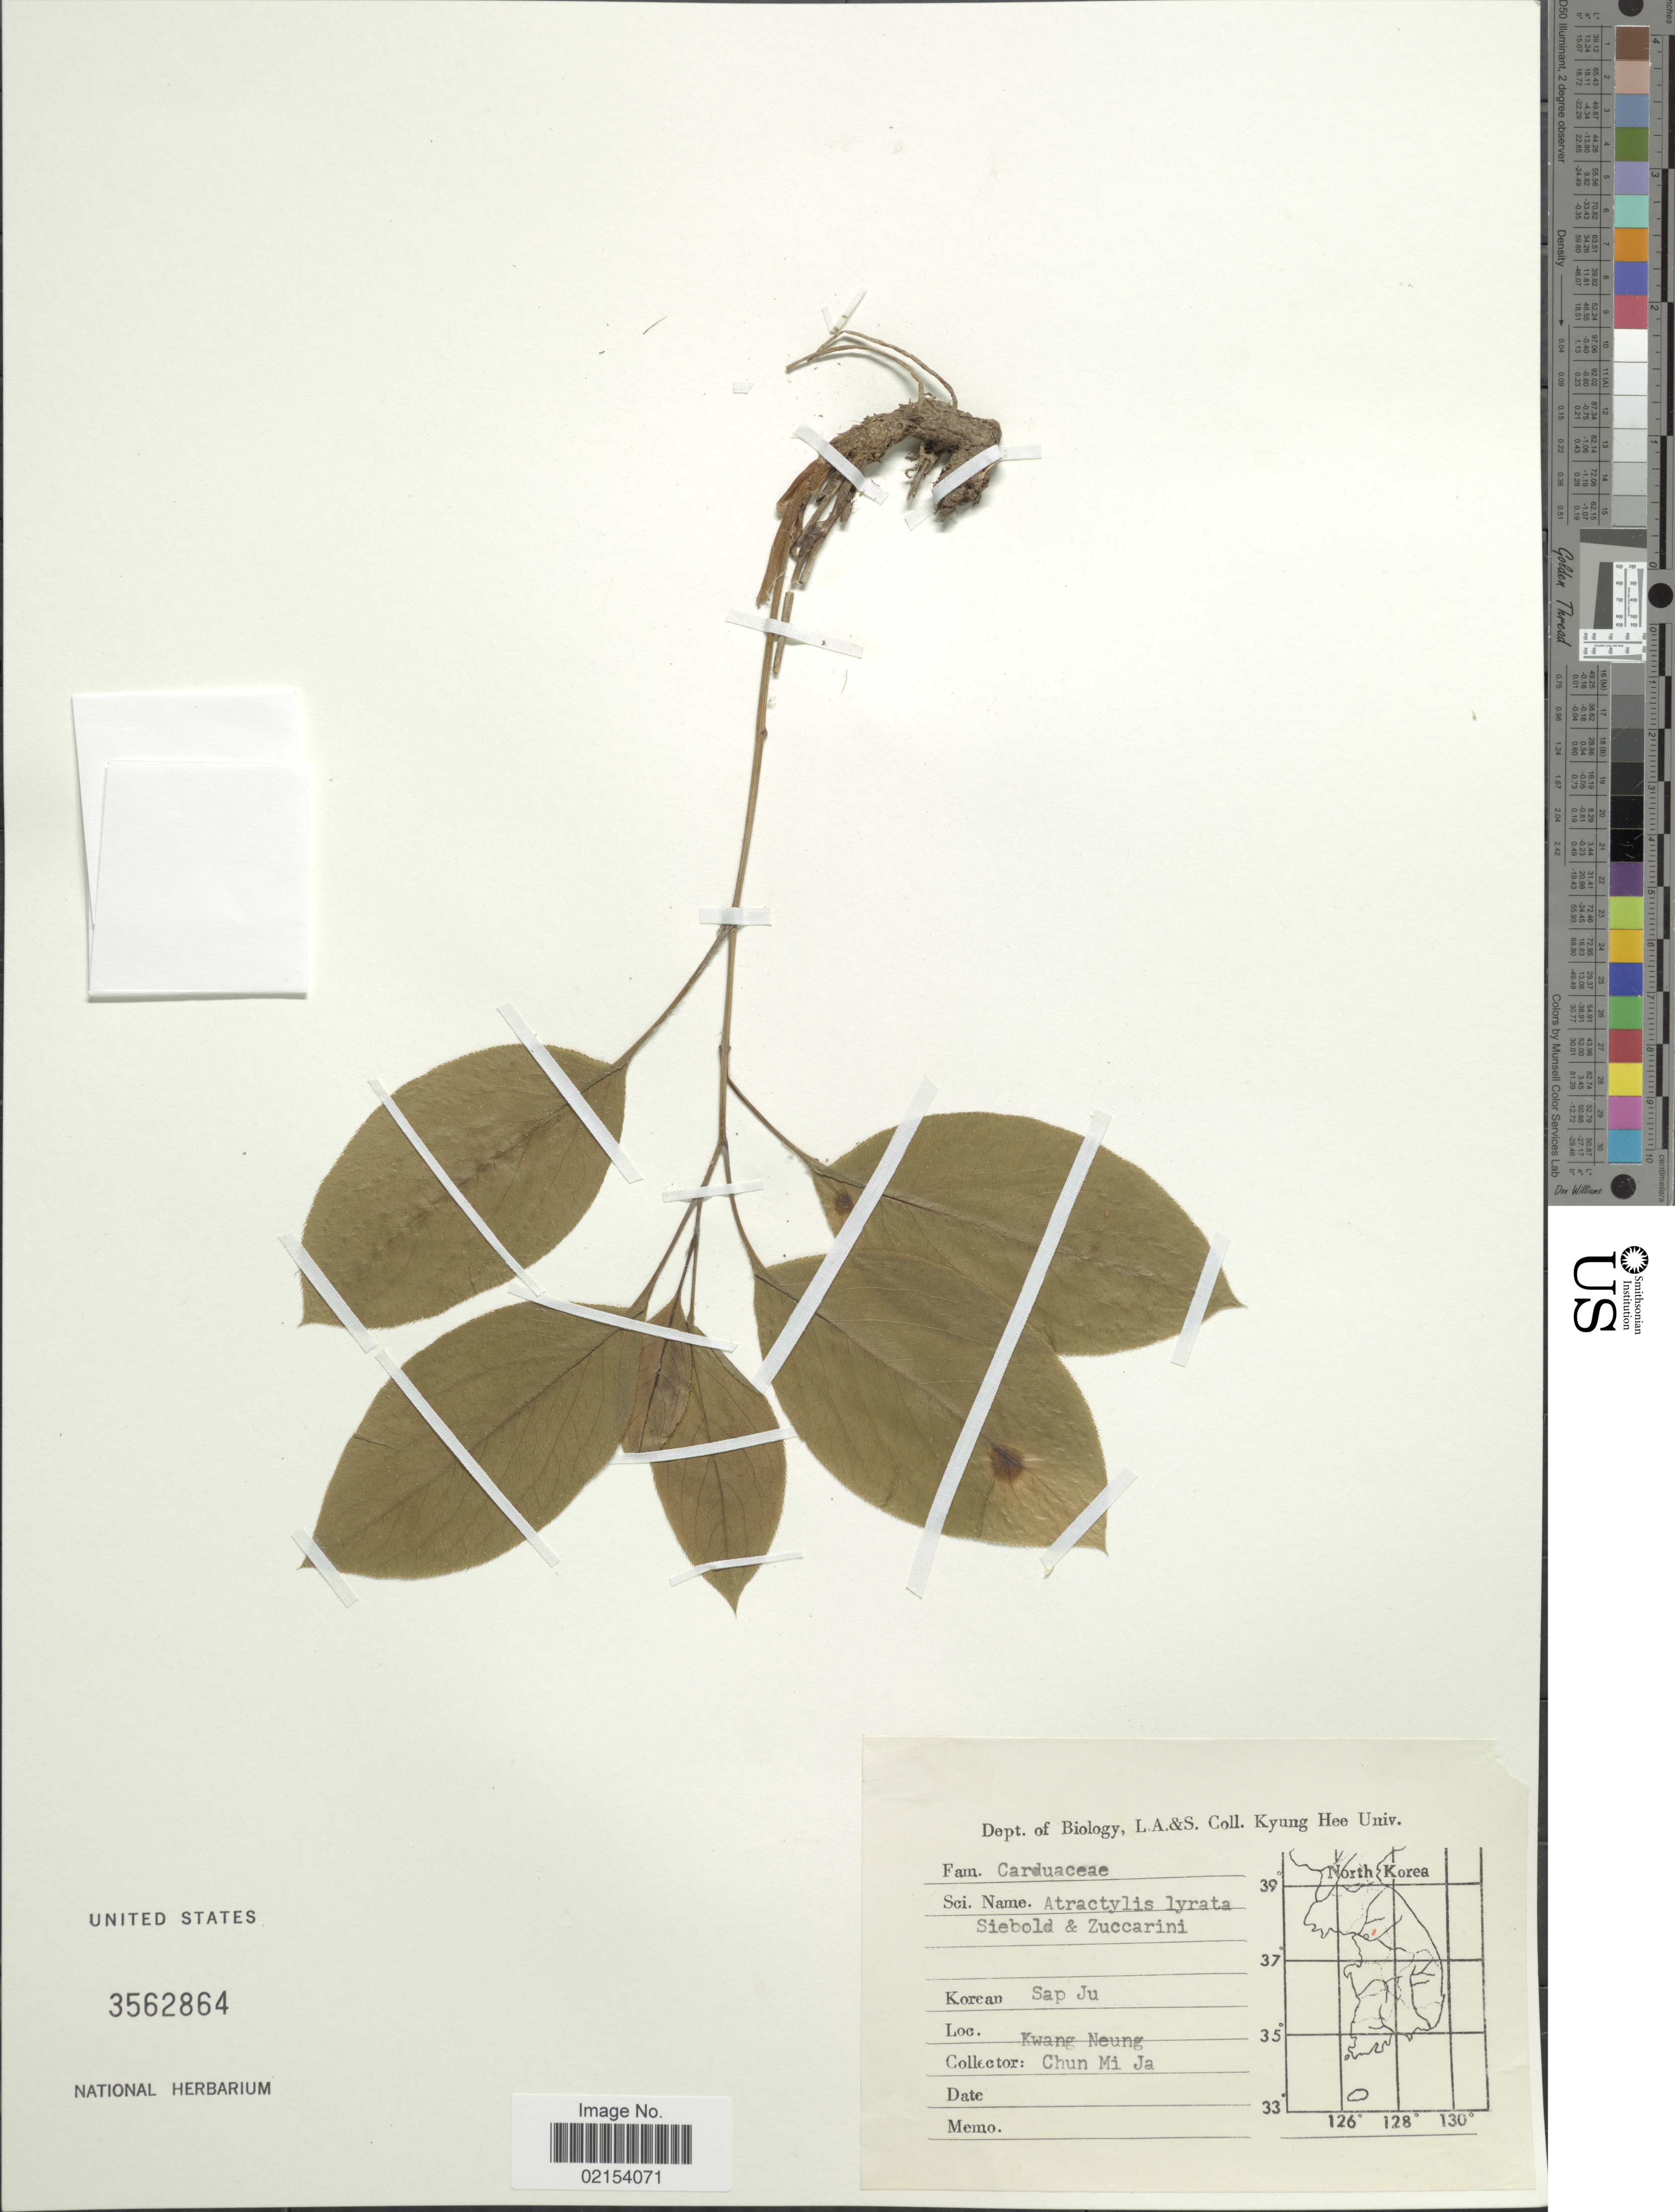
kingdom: Plantae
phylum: Tracheophyta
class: Magnoliopsida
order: Asterales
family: Asteraceae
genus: Atractylodes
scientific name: Atractylodes lancea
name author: (Thunb.) DC.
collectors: M. Chun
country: South Korea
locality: Kwang Neung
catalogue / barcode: US 3562864